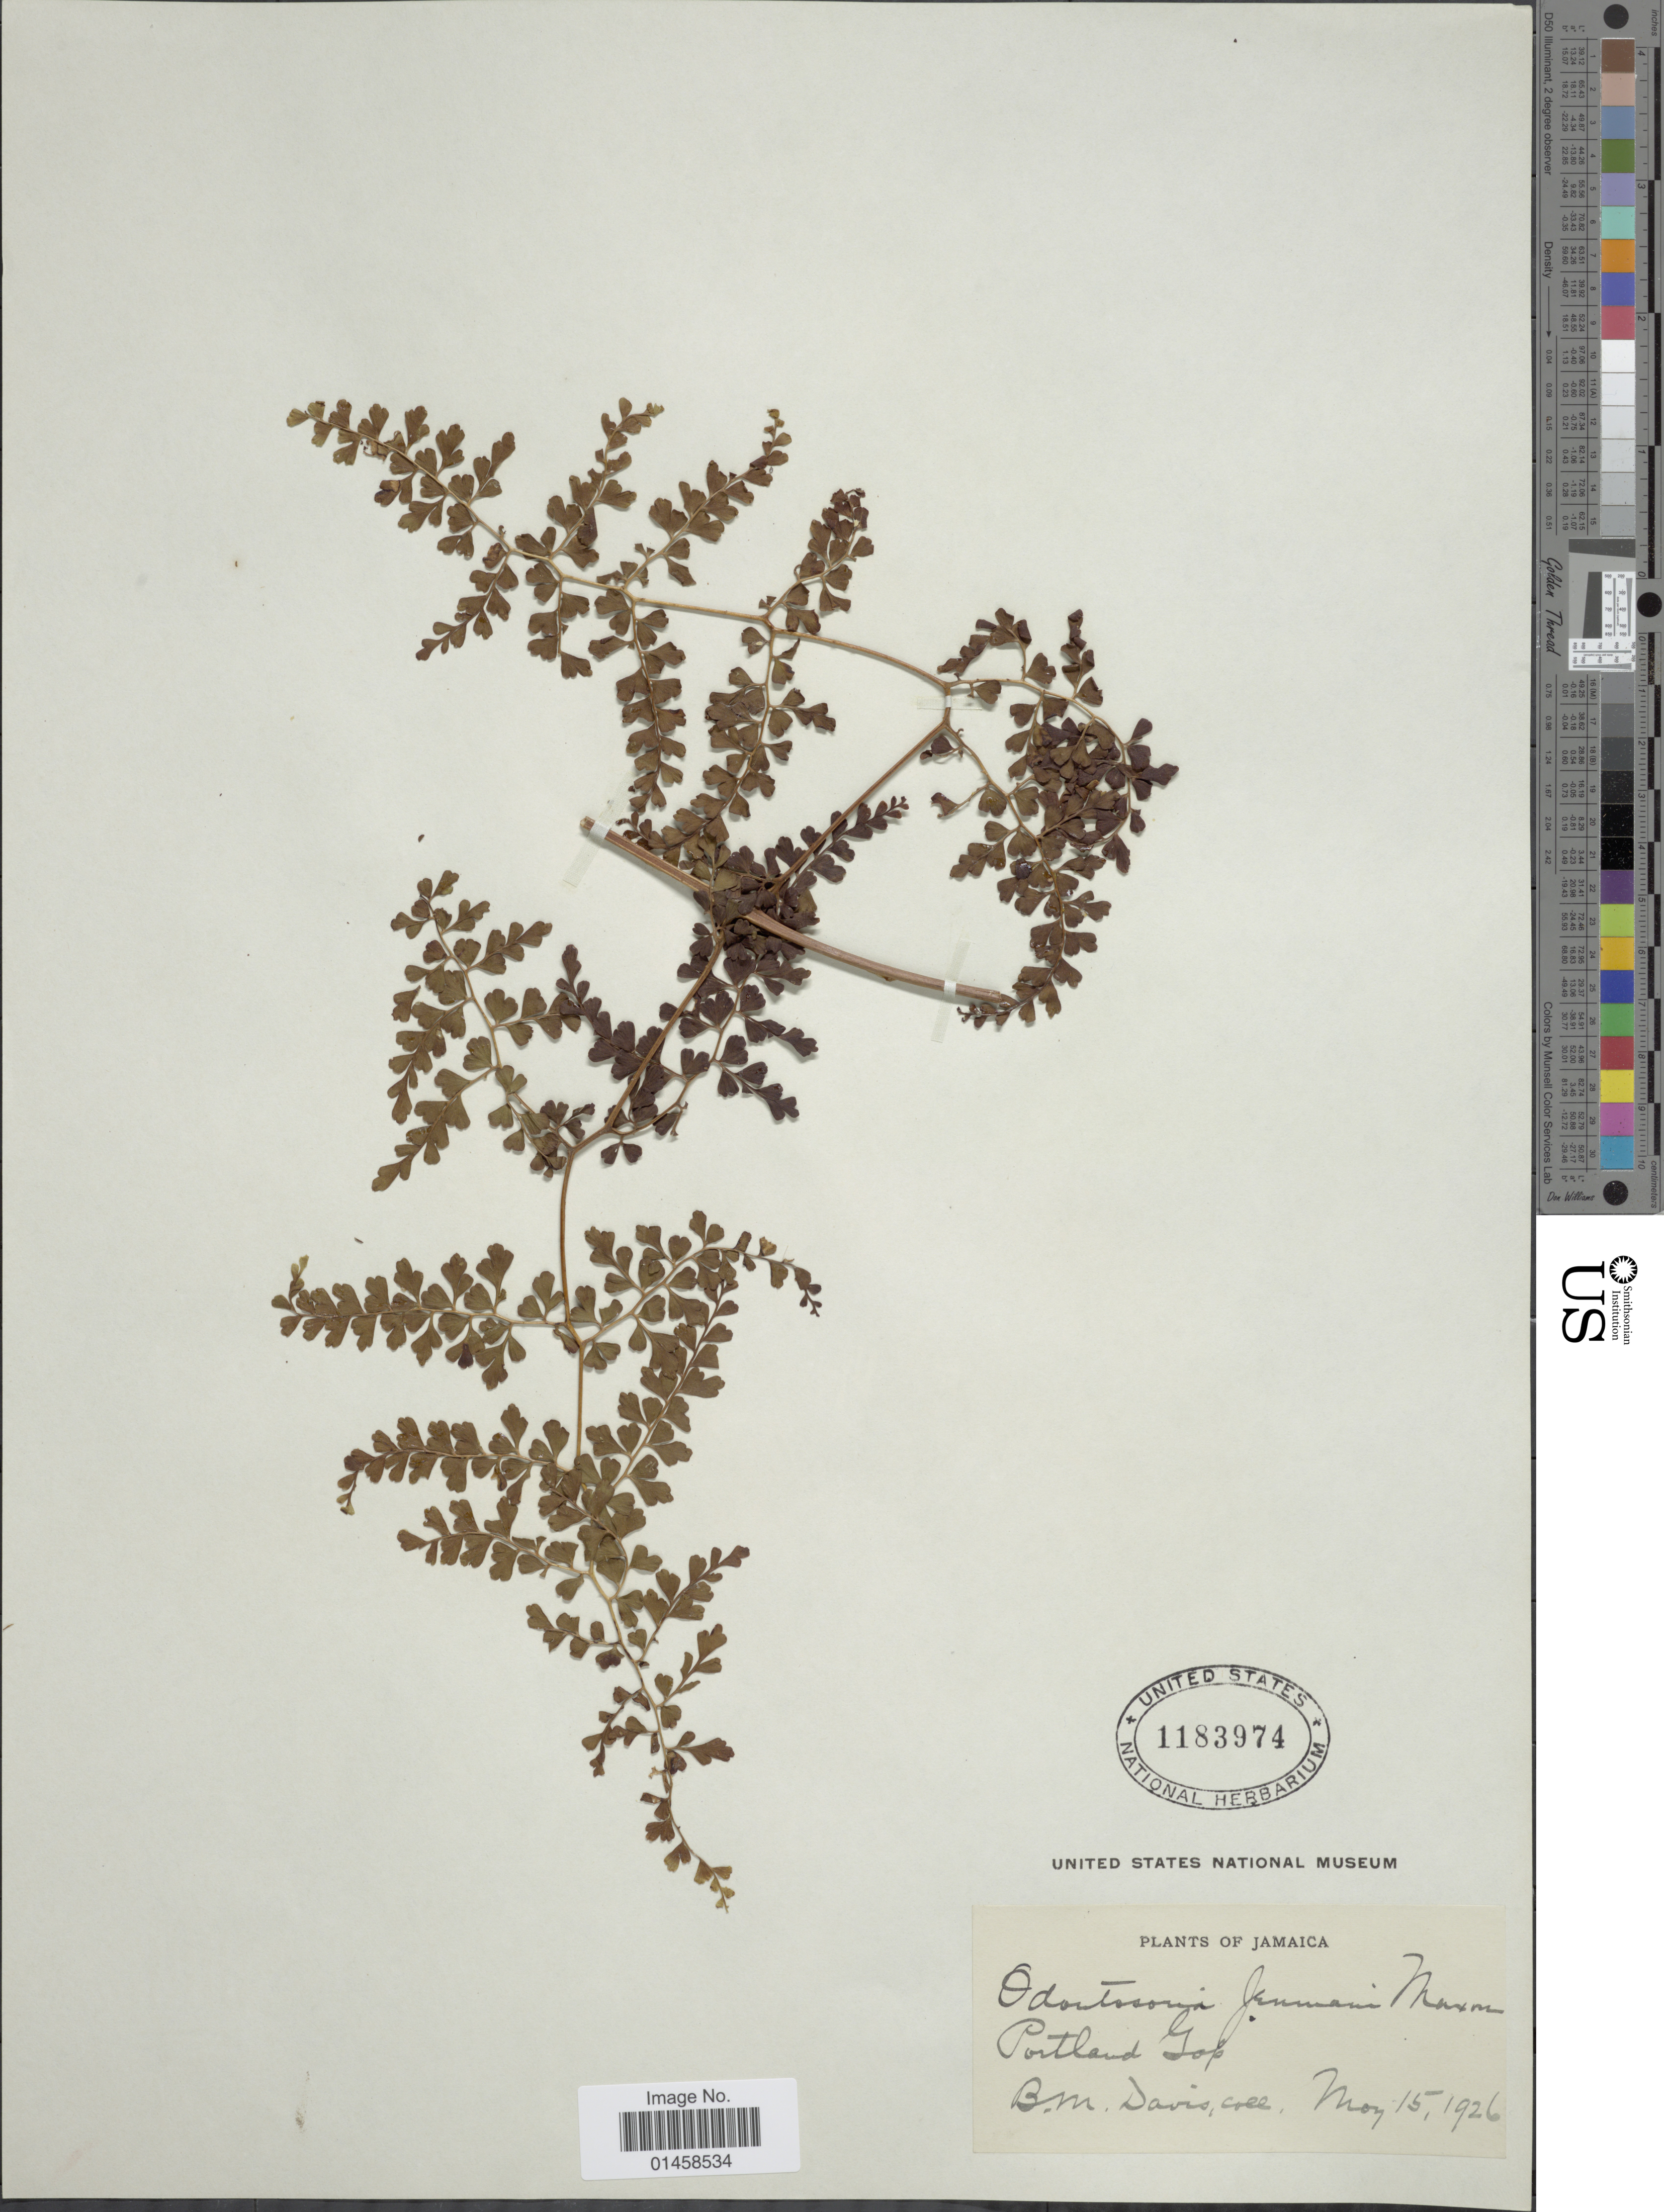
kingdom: Plantae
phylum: Tracheophyta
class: Polypodiopsida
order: Polypodiales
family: Lindsaeaceae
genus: Odontosoria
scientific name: Odontosoria jenmanii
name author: Maxon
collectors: B. Davis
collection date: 1926-05-15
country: Jamaica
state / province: Portland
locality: Portland Gap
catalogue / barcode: US 1183974